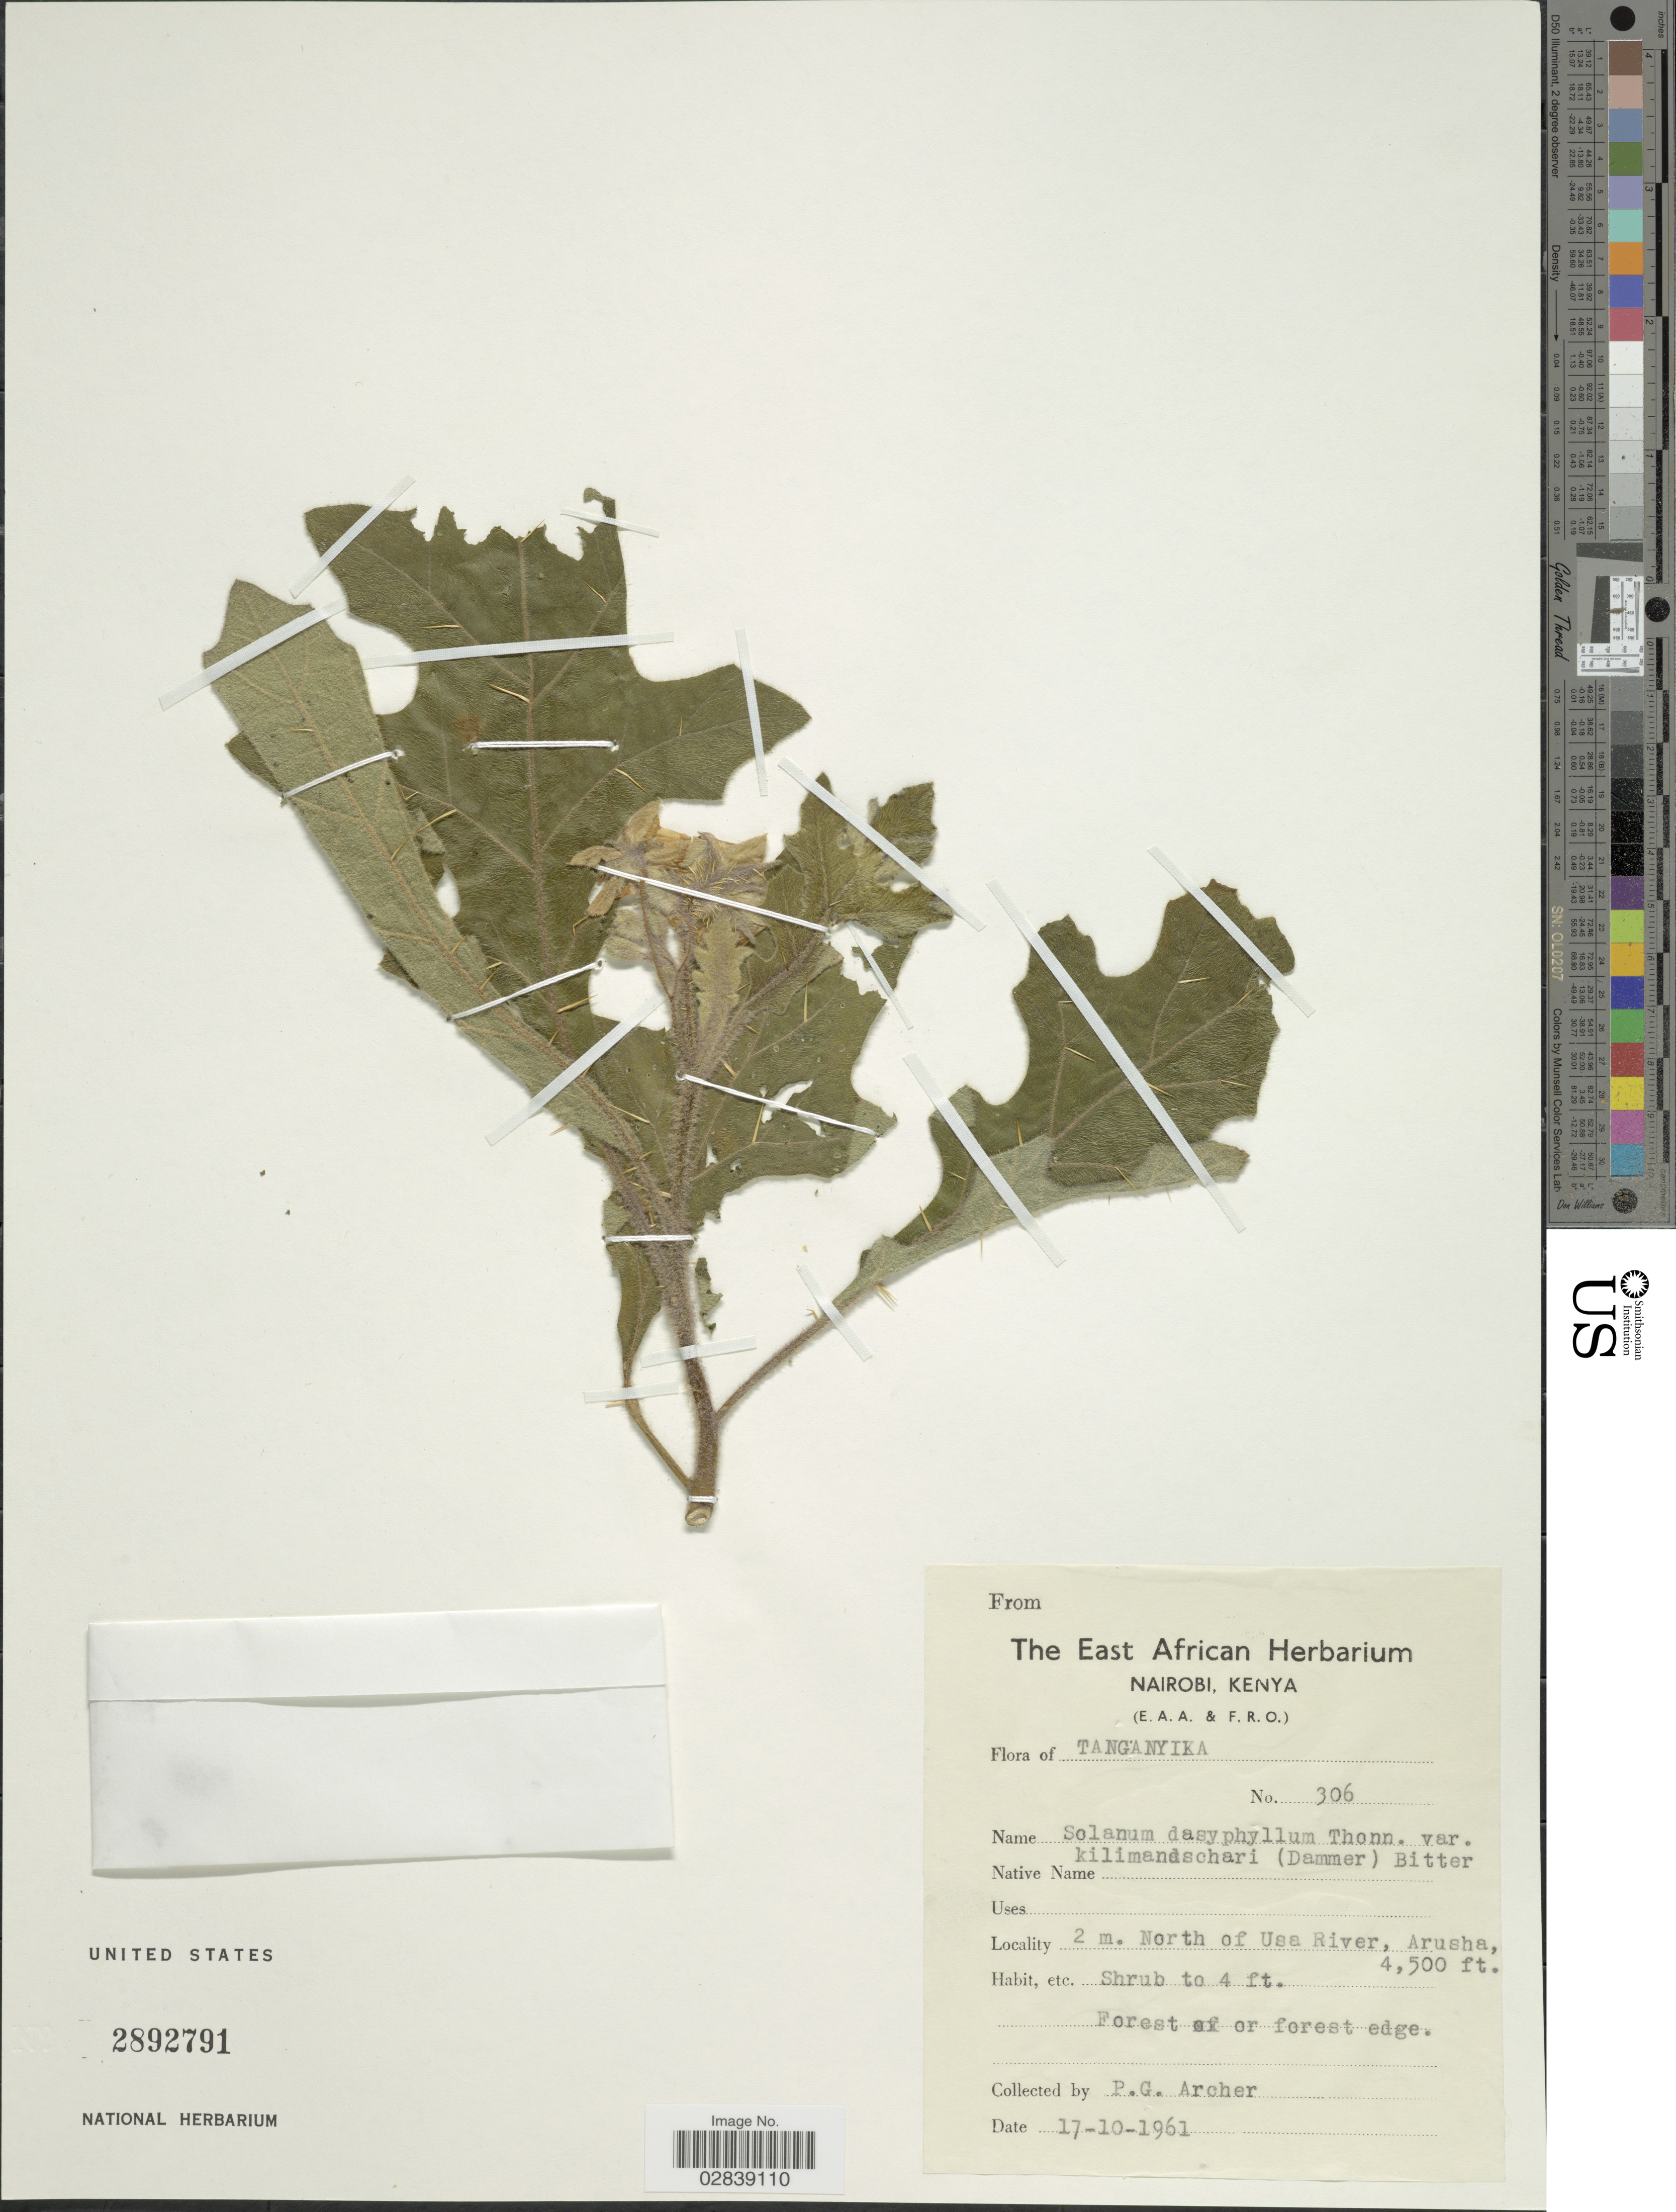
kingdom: Plantae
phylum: Tracheophyta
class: Magnoliopsida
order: Solanales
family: Solanaceae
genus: Solanum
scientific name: Solanum dasyphyllum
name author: Schumach. & Thonn.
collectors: P. G. Archer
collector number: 306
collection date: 1961-10-17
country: Tanzania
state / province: Arusha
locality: Tanganyika, 2 m. North of Usa River, Arusha.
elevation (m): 1372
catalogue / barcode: US 2892791